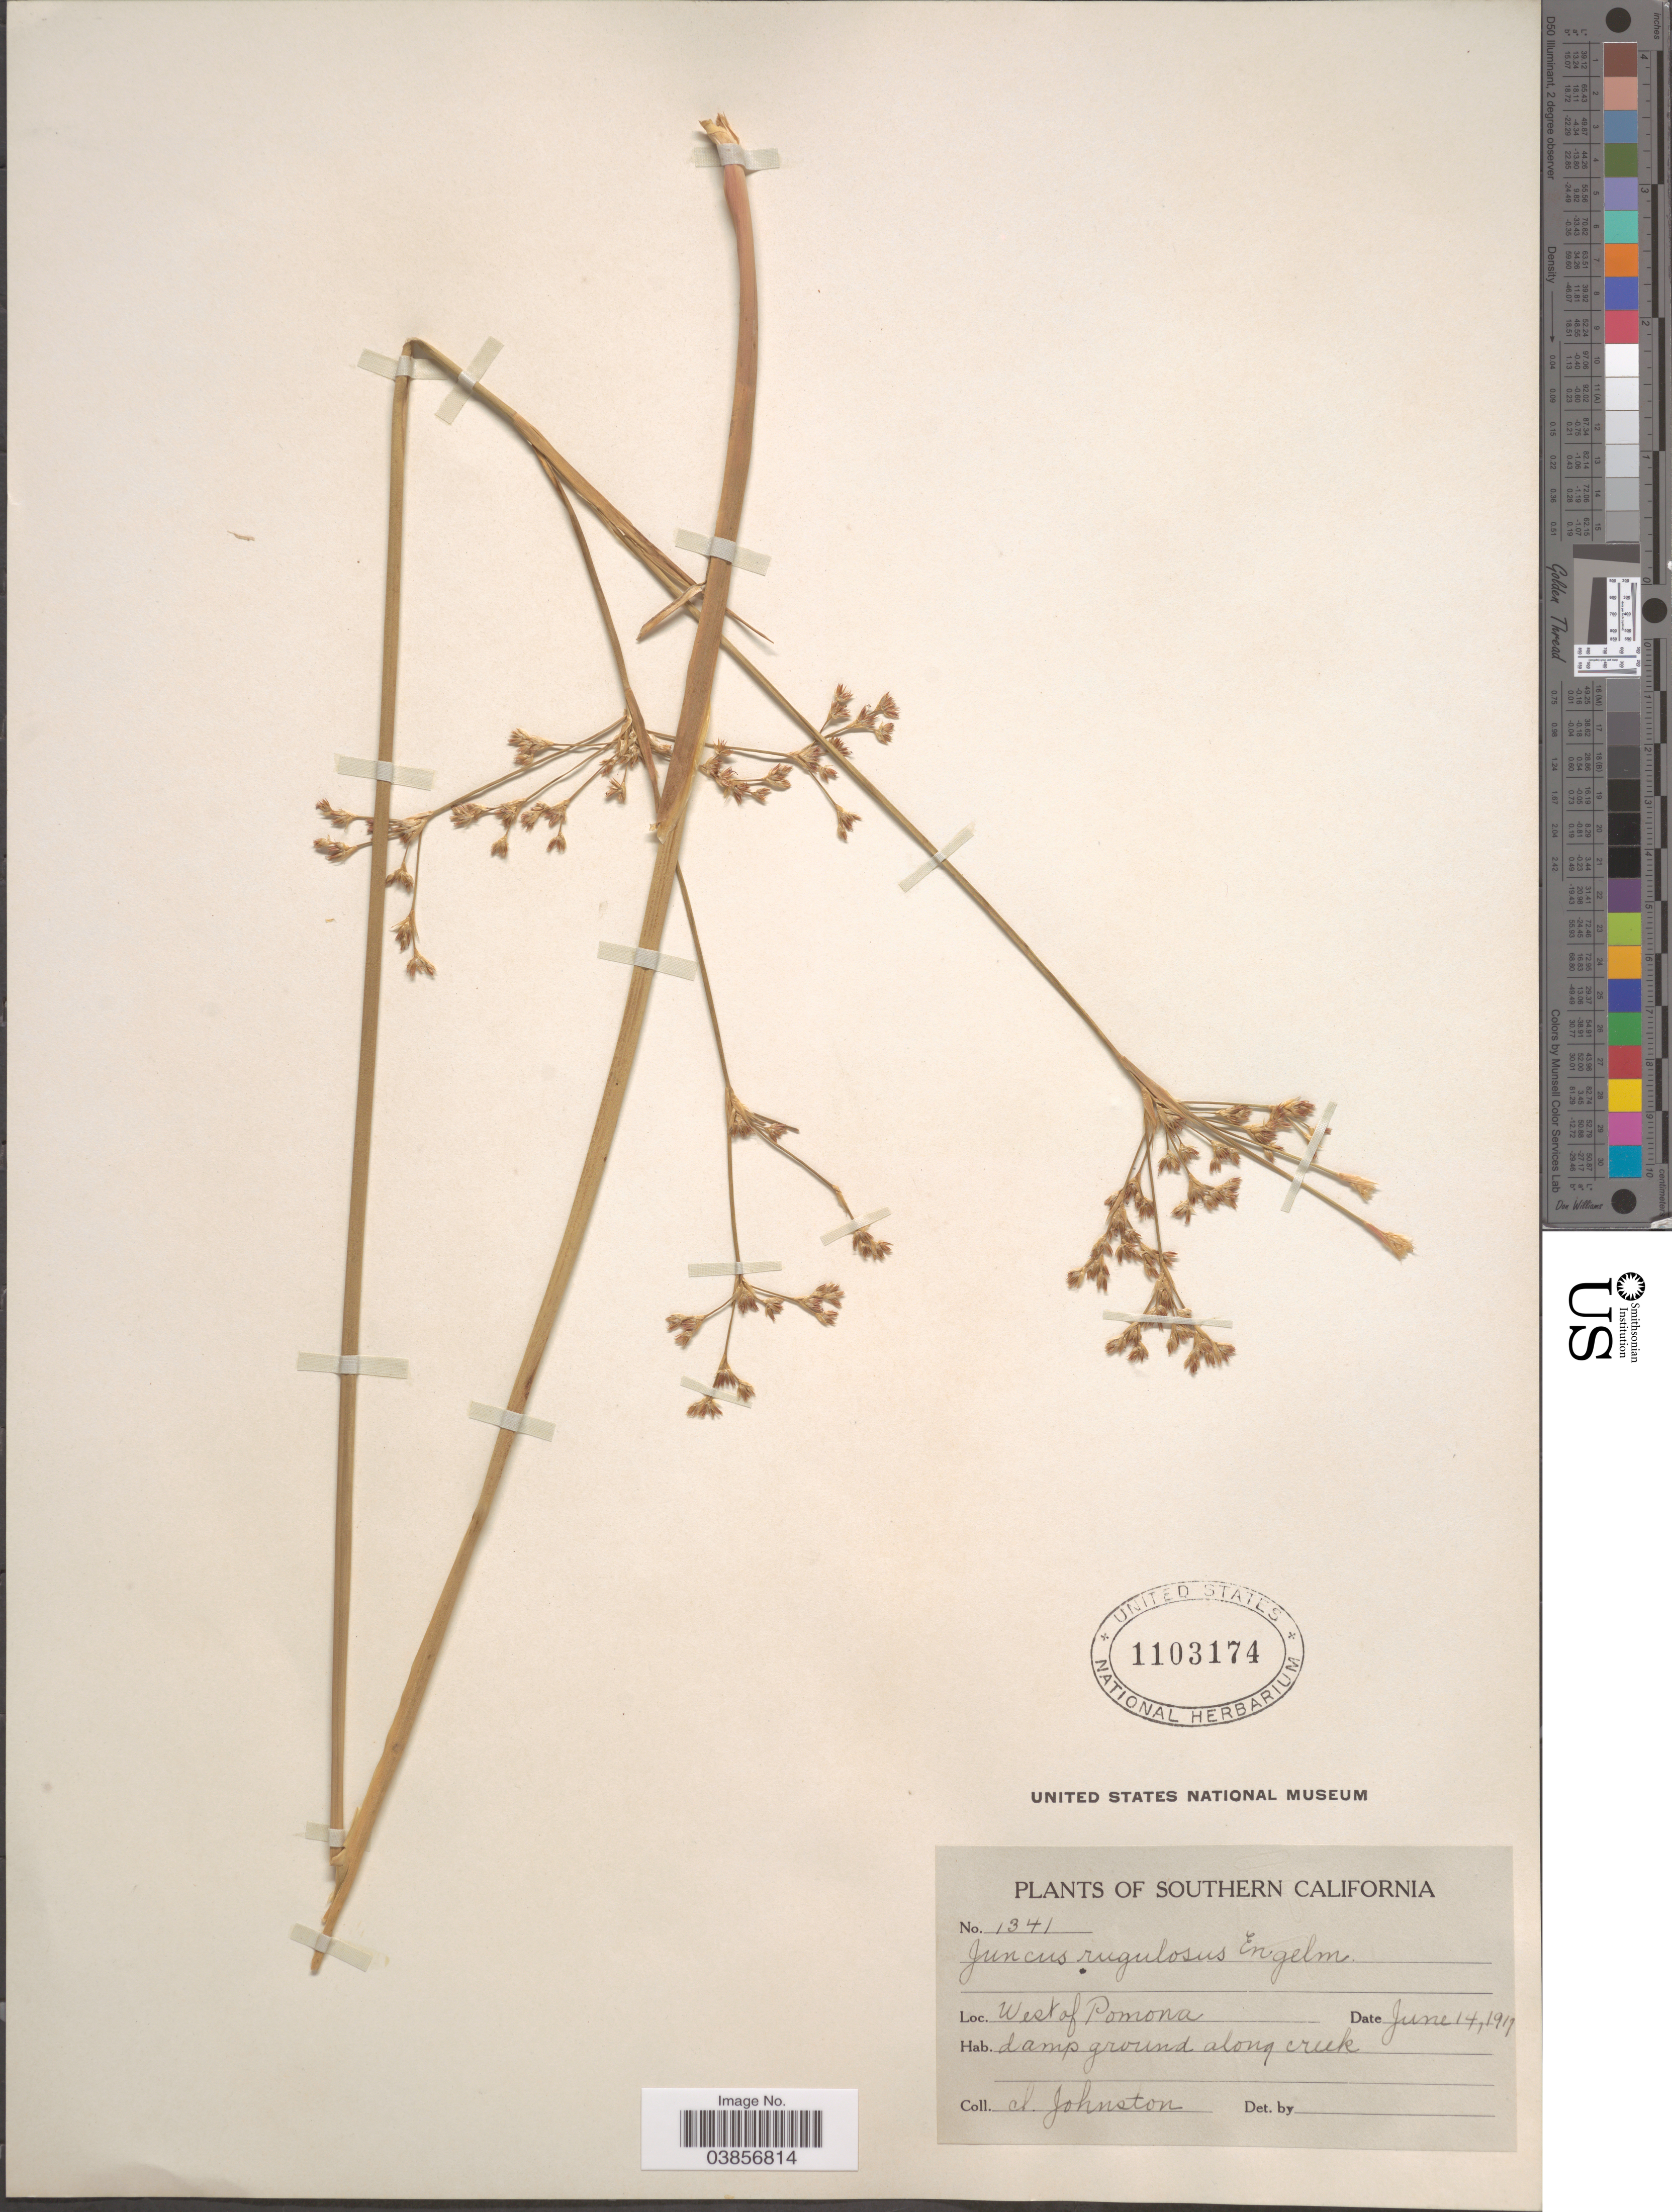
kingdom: Plantae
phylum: Tracheophyta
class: Liliopsida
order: Poales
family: Juncaceae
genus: Juncus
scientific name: Juncus rugulosus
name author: Engelm.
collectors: I. Johnston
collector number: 1341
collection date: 1917-06-14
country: United States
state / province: California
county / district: Los Angeles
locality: Southern California. West of Pomona.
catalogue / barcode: US 1103174